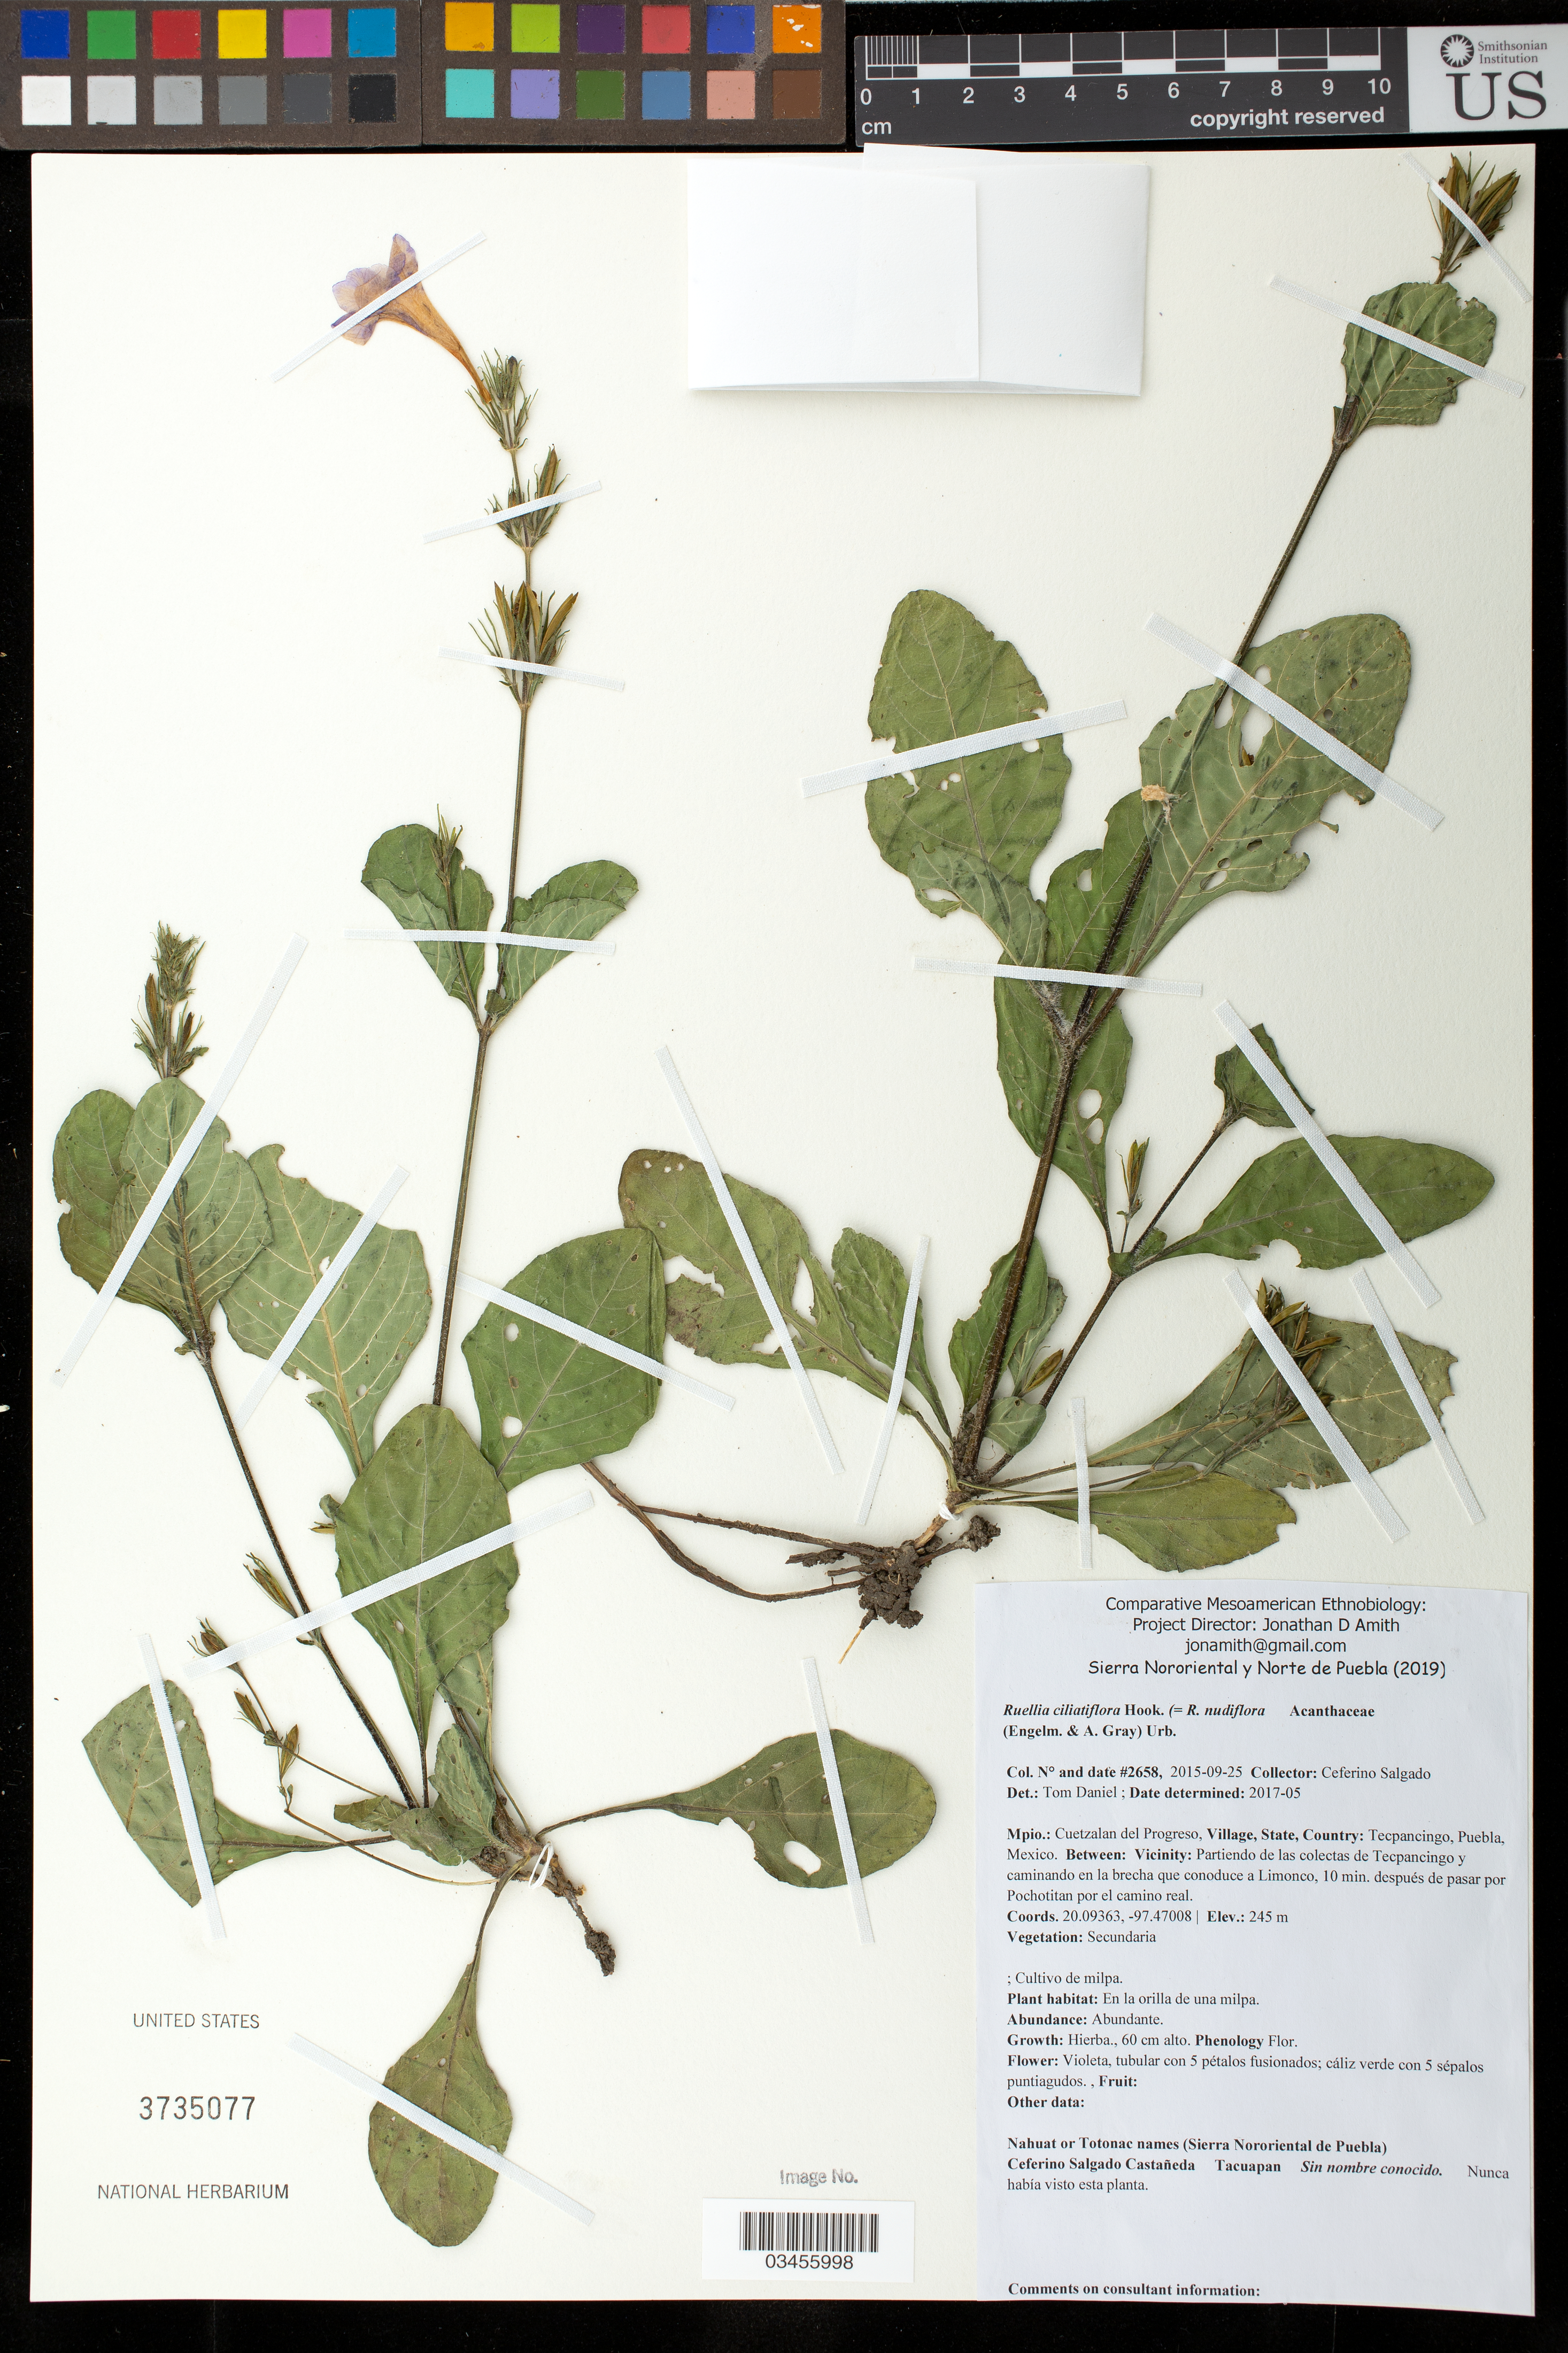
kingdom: Plantae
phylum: Tracheophyta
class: Magnoliopsida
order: Lamiales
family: Acanthaceae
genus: Ruellia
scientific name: Ruellia ciliatiflora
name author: Hook.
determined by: Daniel, T.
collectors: C. Salgado Castañeda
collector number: CSC_ 02658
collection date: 2015-09-25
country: México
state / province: Puebla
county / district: Cuetzalan del Progreso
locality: PUEBLO: Tecpancingo; LOCALIDAD EXACTA: Partiendo de las colectas de Tecpancingo y caminando en la brecha que conduce a Limonco, 10 min. después de pasar por Pochotitan por el camino real.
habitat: Cultivo de milpa | En la orilla de una milpa.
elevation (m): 245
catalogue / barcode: US 3735077